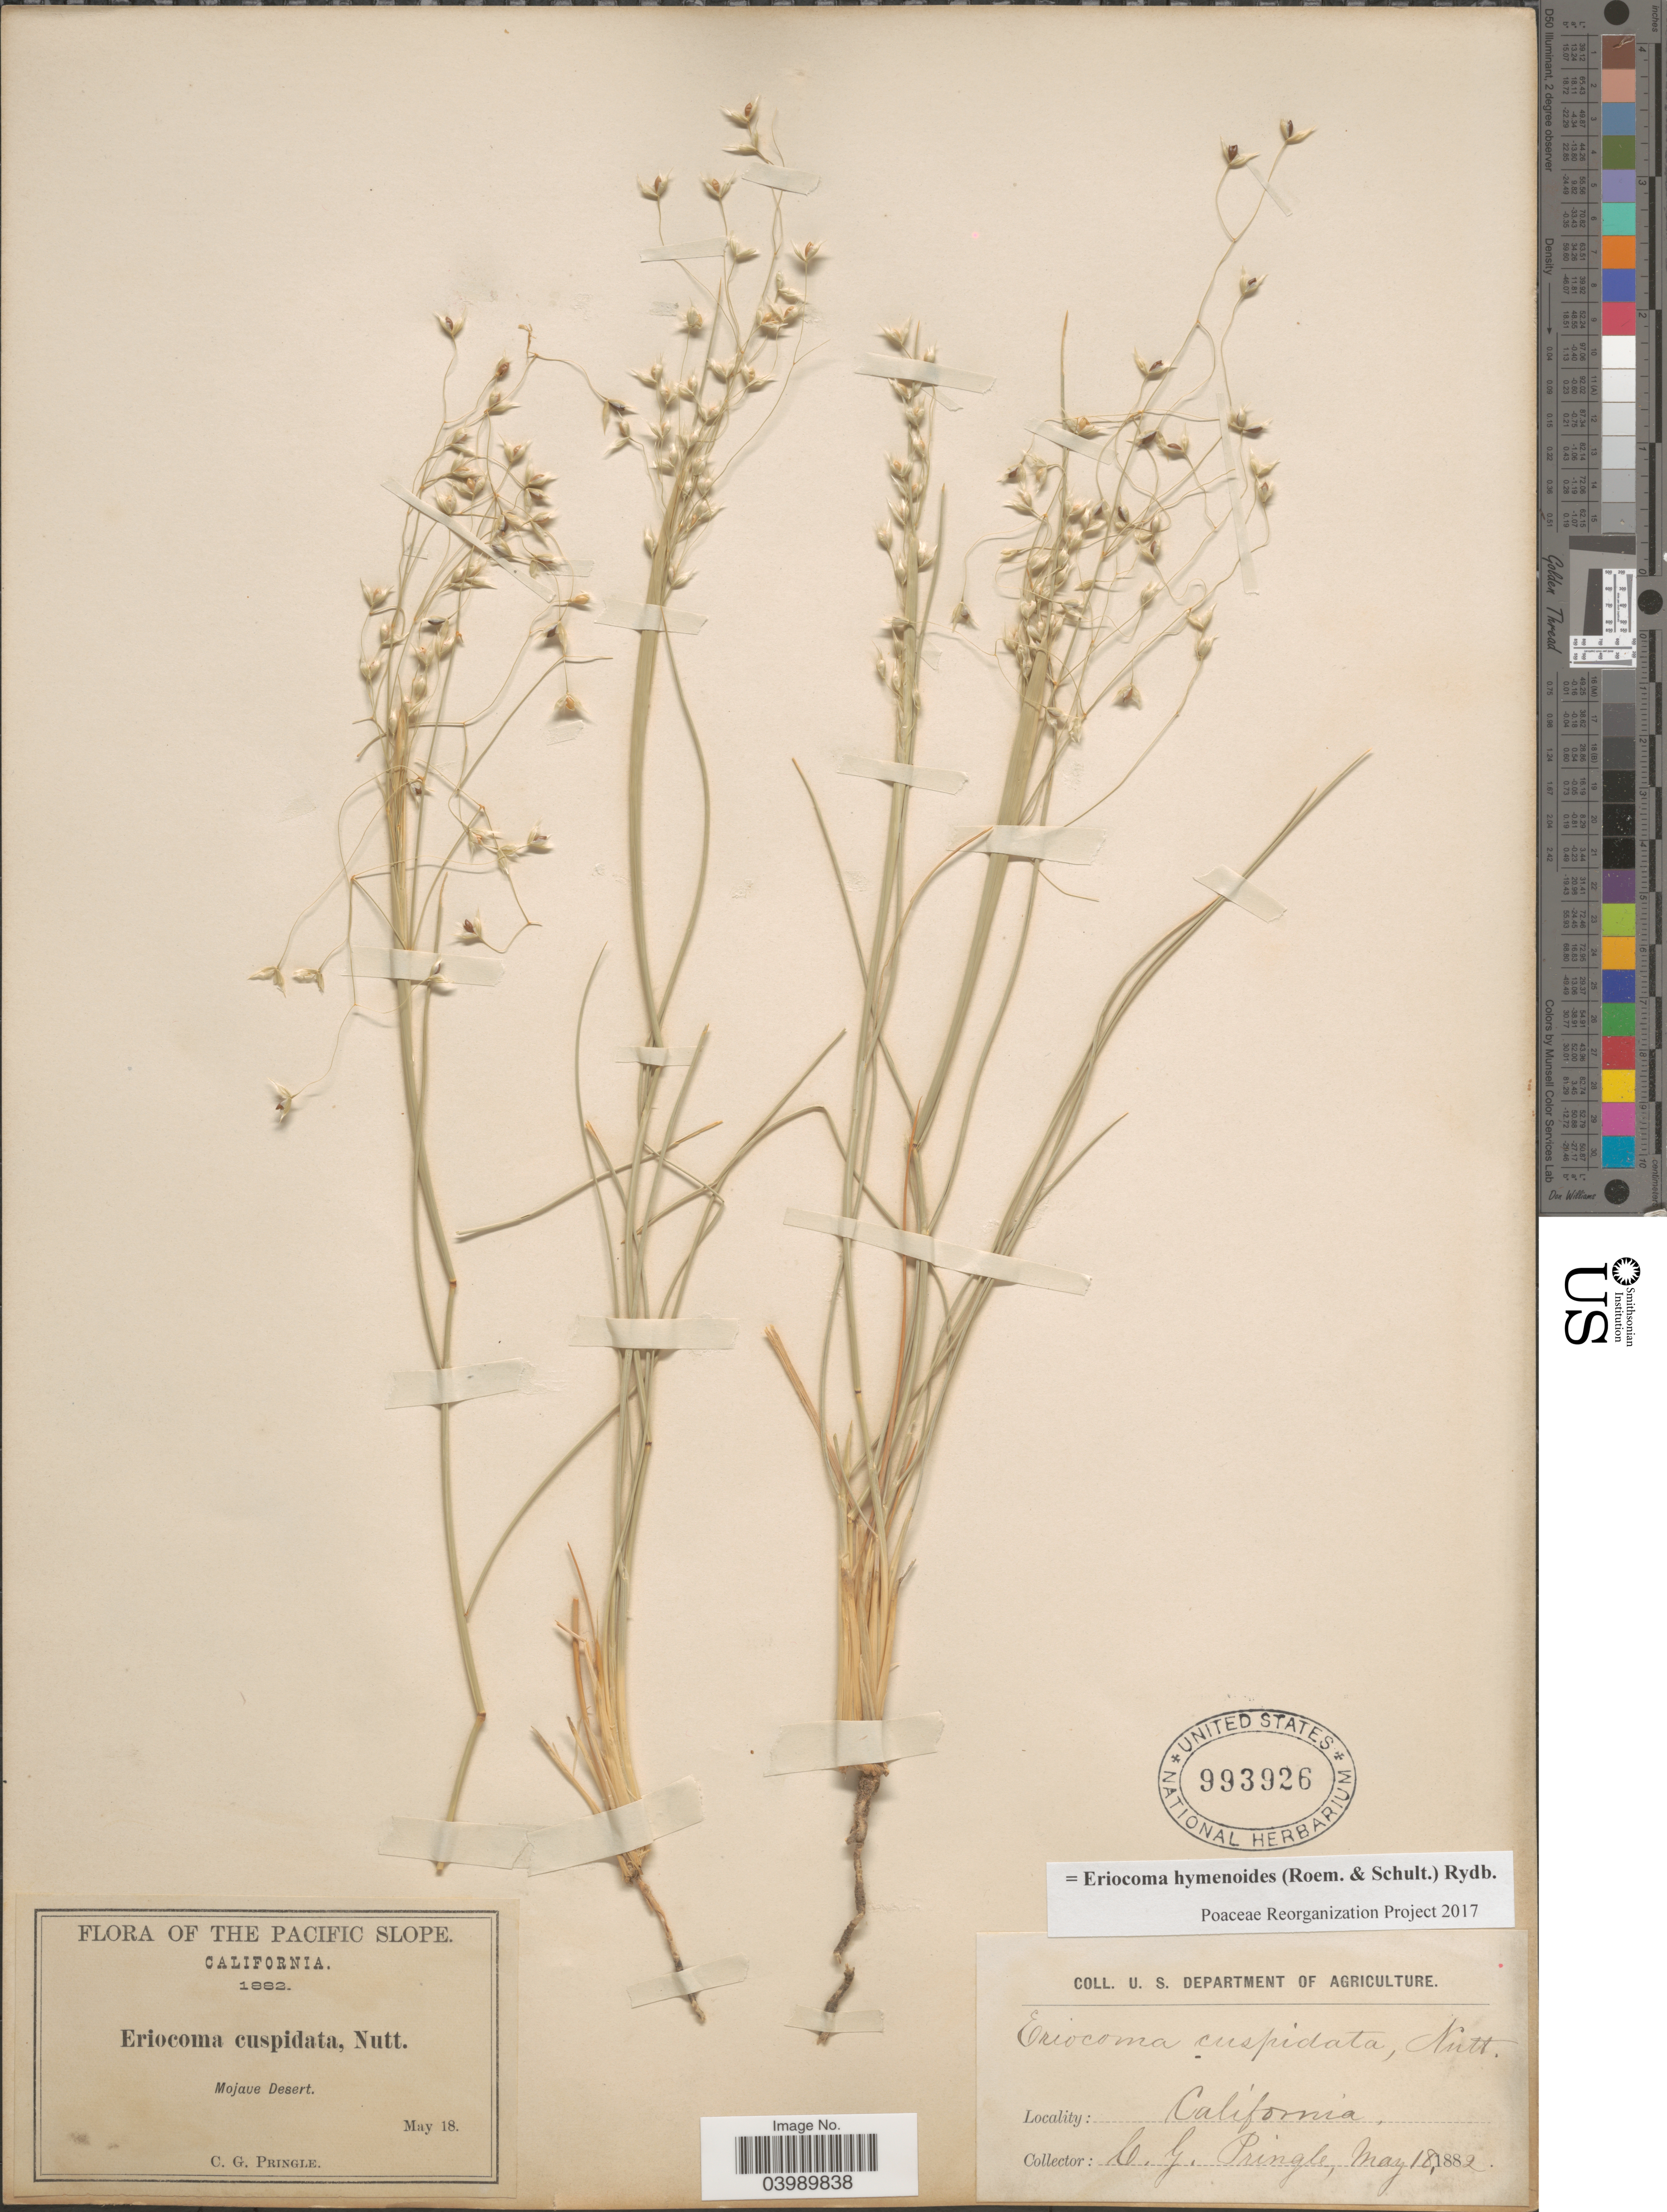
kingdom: Plantae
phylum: Tracheophyta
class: Liliopsida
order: Poales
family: Poaceae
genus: Eriocoma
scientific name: Eriocoma hymenoides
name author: (Roem. & Schult.) Rydb.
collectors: C. G. Pringle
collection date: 1882-05-18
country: United States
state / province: California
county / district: San Bernardino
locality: Pacific Slope. Mojave Desert.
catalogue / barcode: US 993926